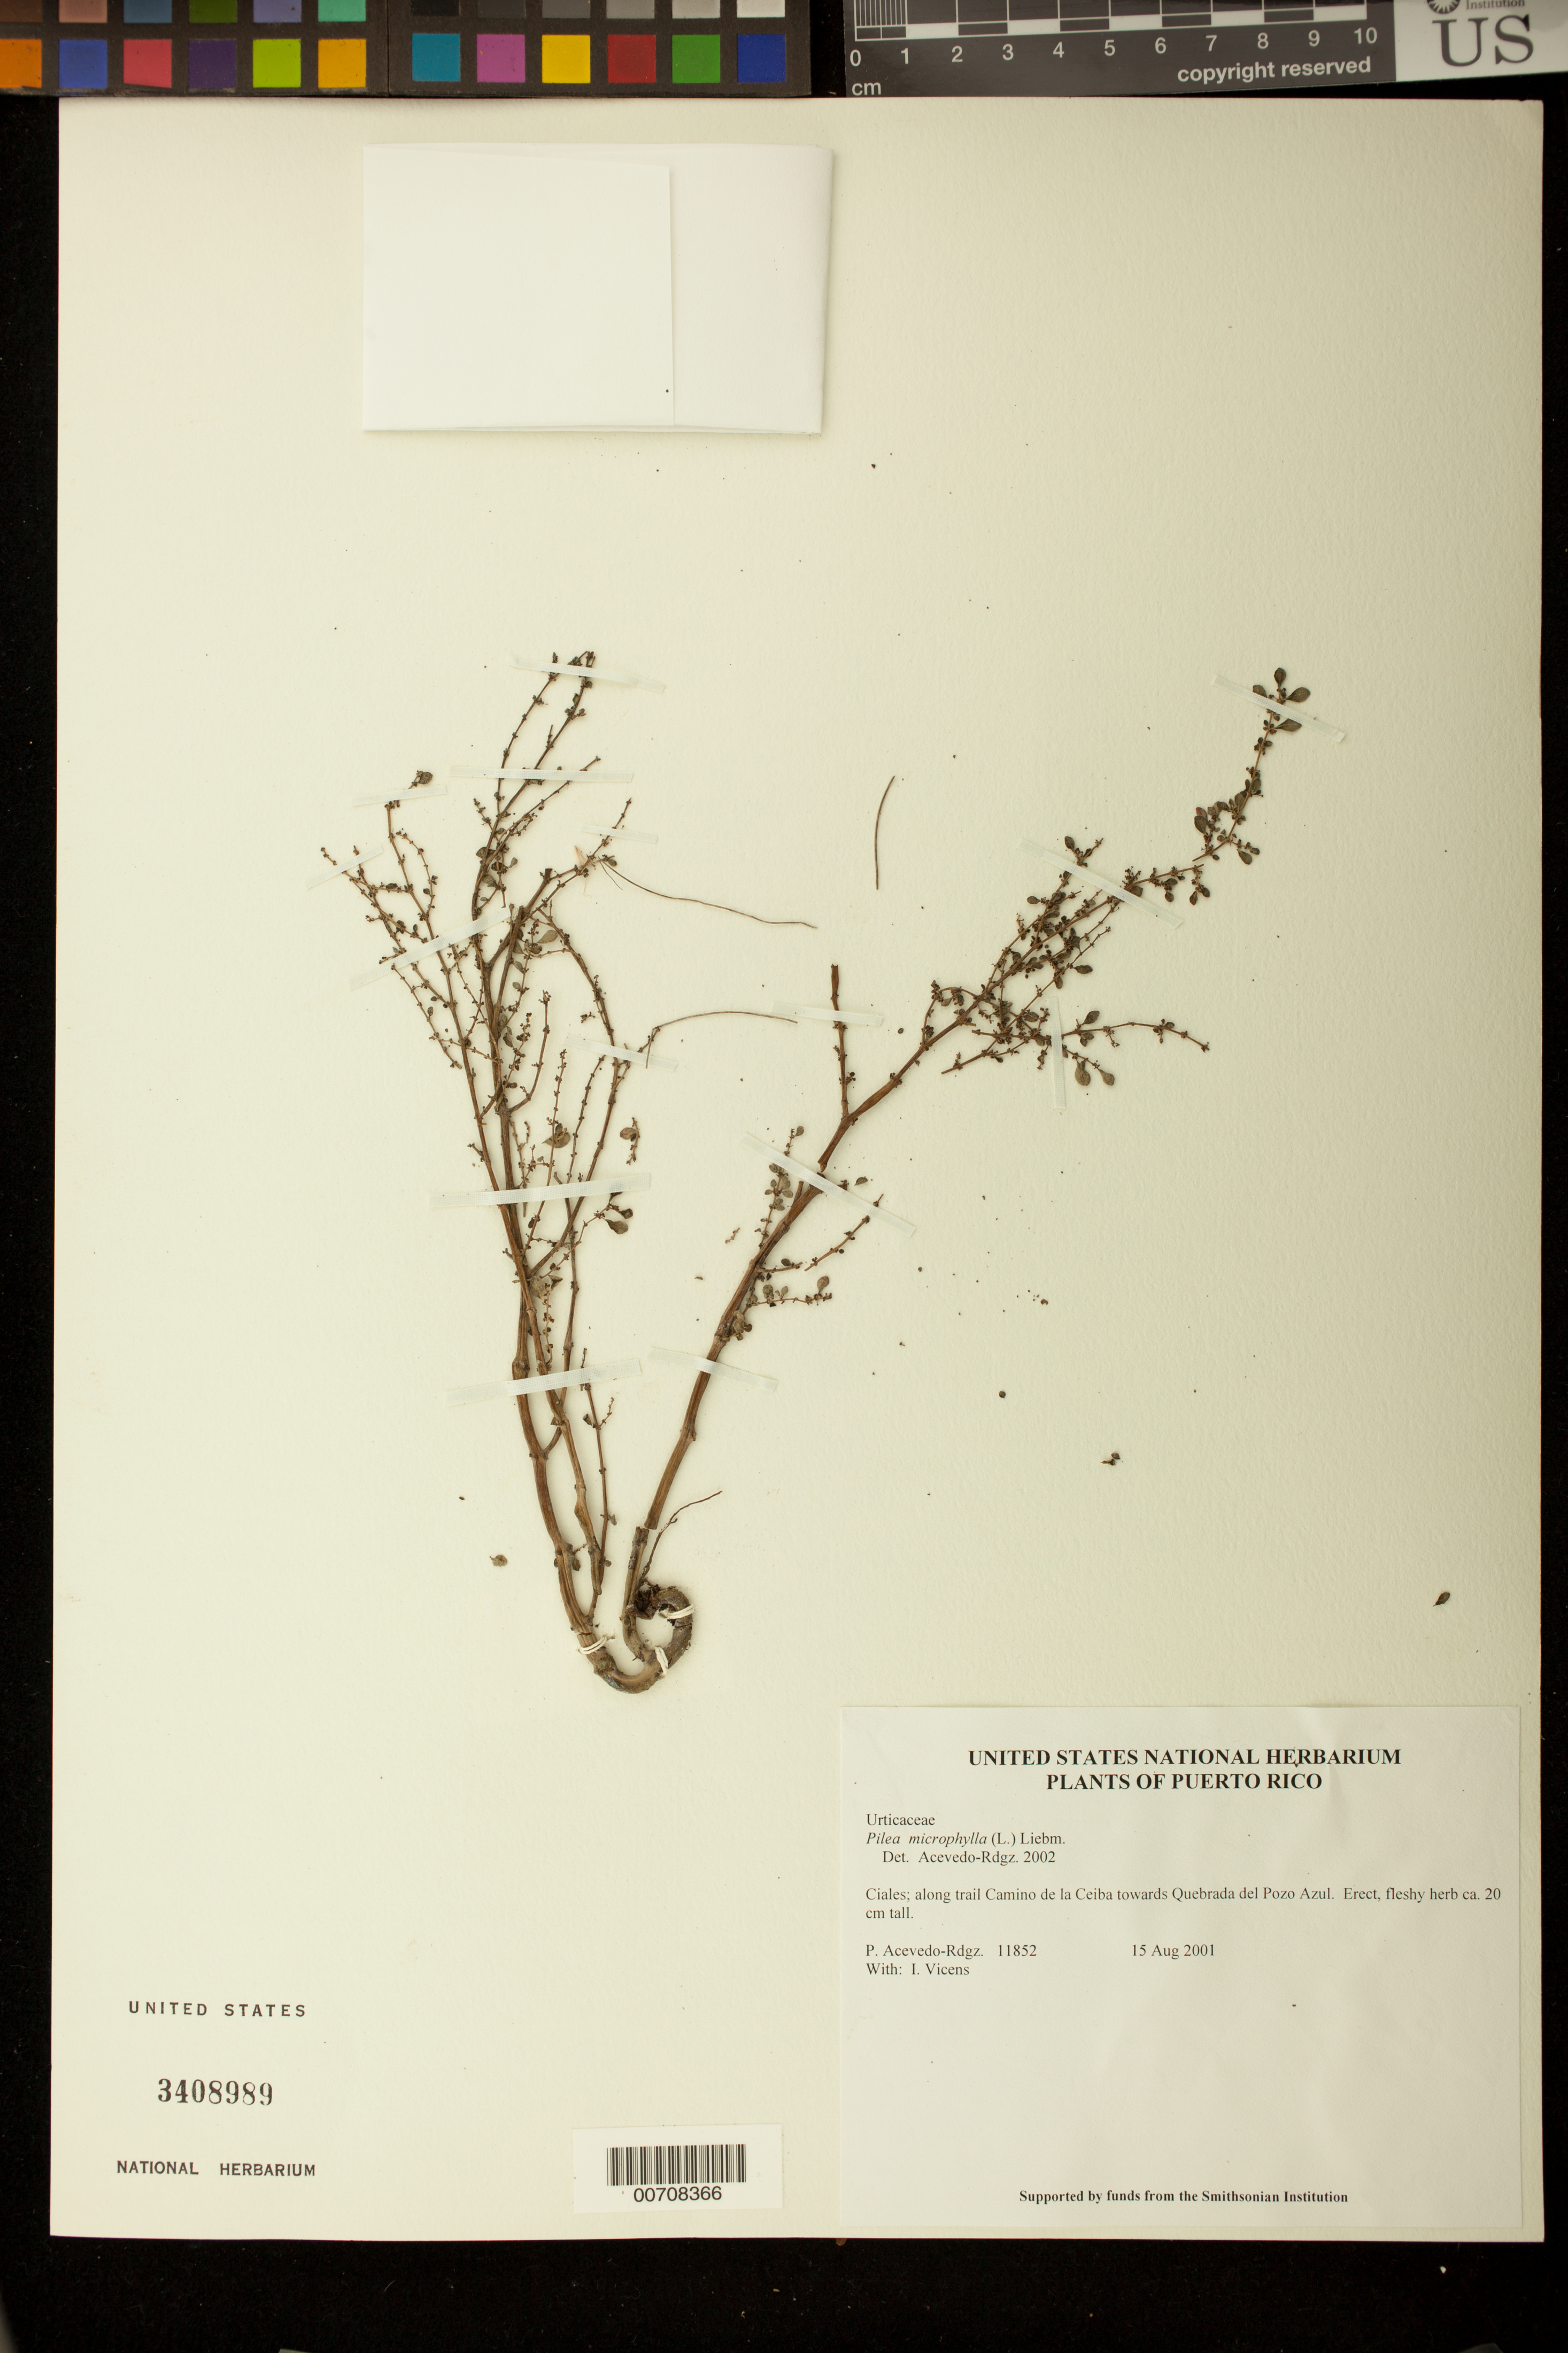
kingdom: Plantae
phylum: Tracheophyta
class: Magnoliopsida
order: Rosales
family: Urticaceae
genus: Pilea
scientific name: Pilea microphylla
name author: (L.) Liebm.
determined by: Acevedo-Rodríguez, P., (BOT), Smithsonian Institution - National Museum of Natural History (UNITED STATES)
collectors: P. Acevedo-Rodr. & I. Vicens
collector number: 11852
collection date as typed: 15 Aug 2001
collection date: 2001-08-15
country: Puerto Rico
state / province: Ciales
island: Puerto Rico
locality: Ciales; along trail Camino de la Ceiba towards Quebrada del Pozo Azul.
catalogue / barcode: US 3408989